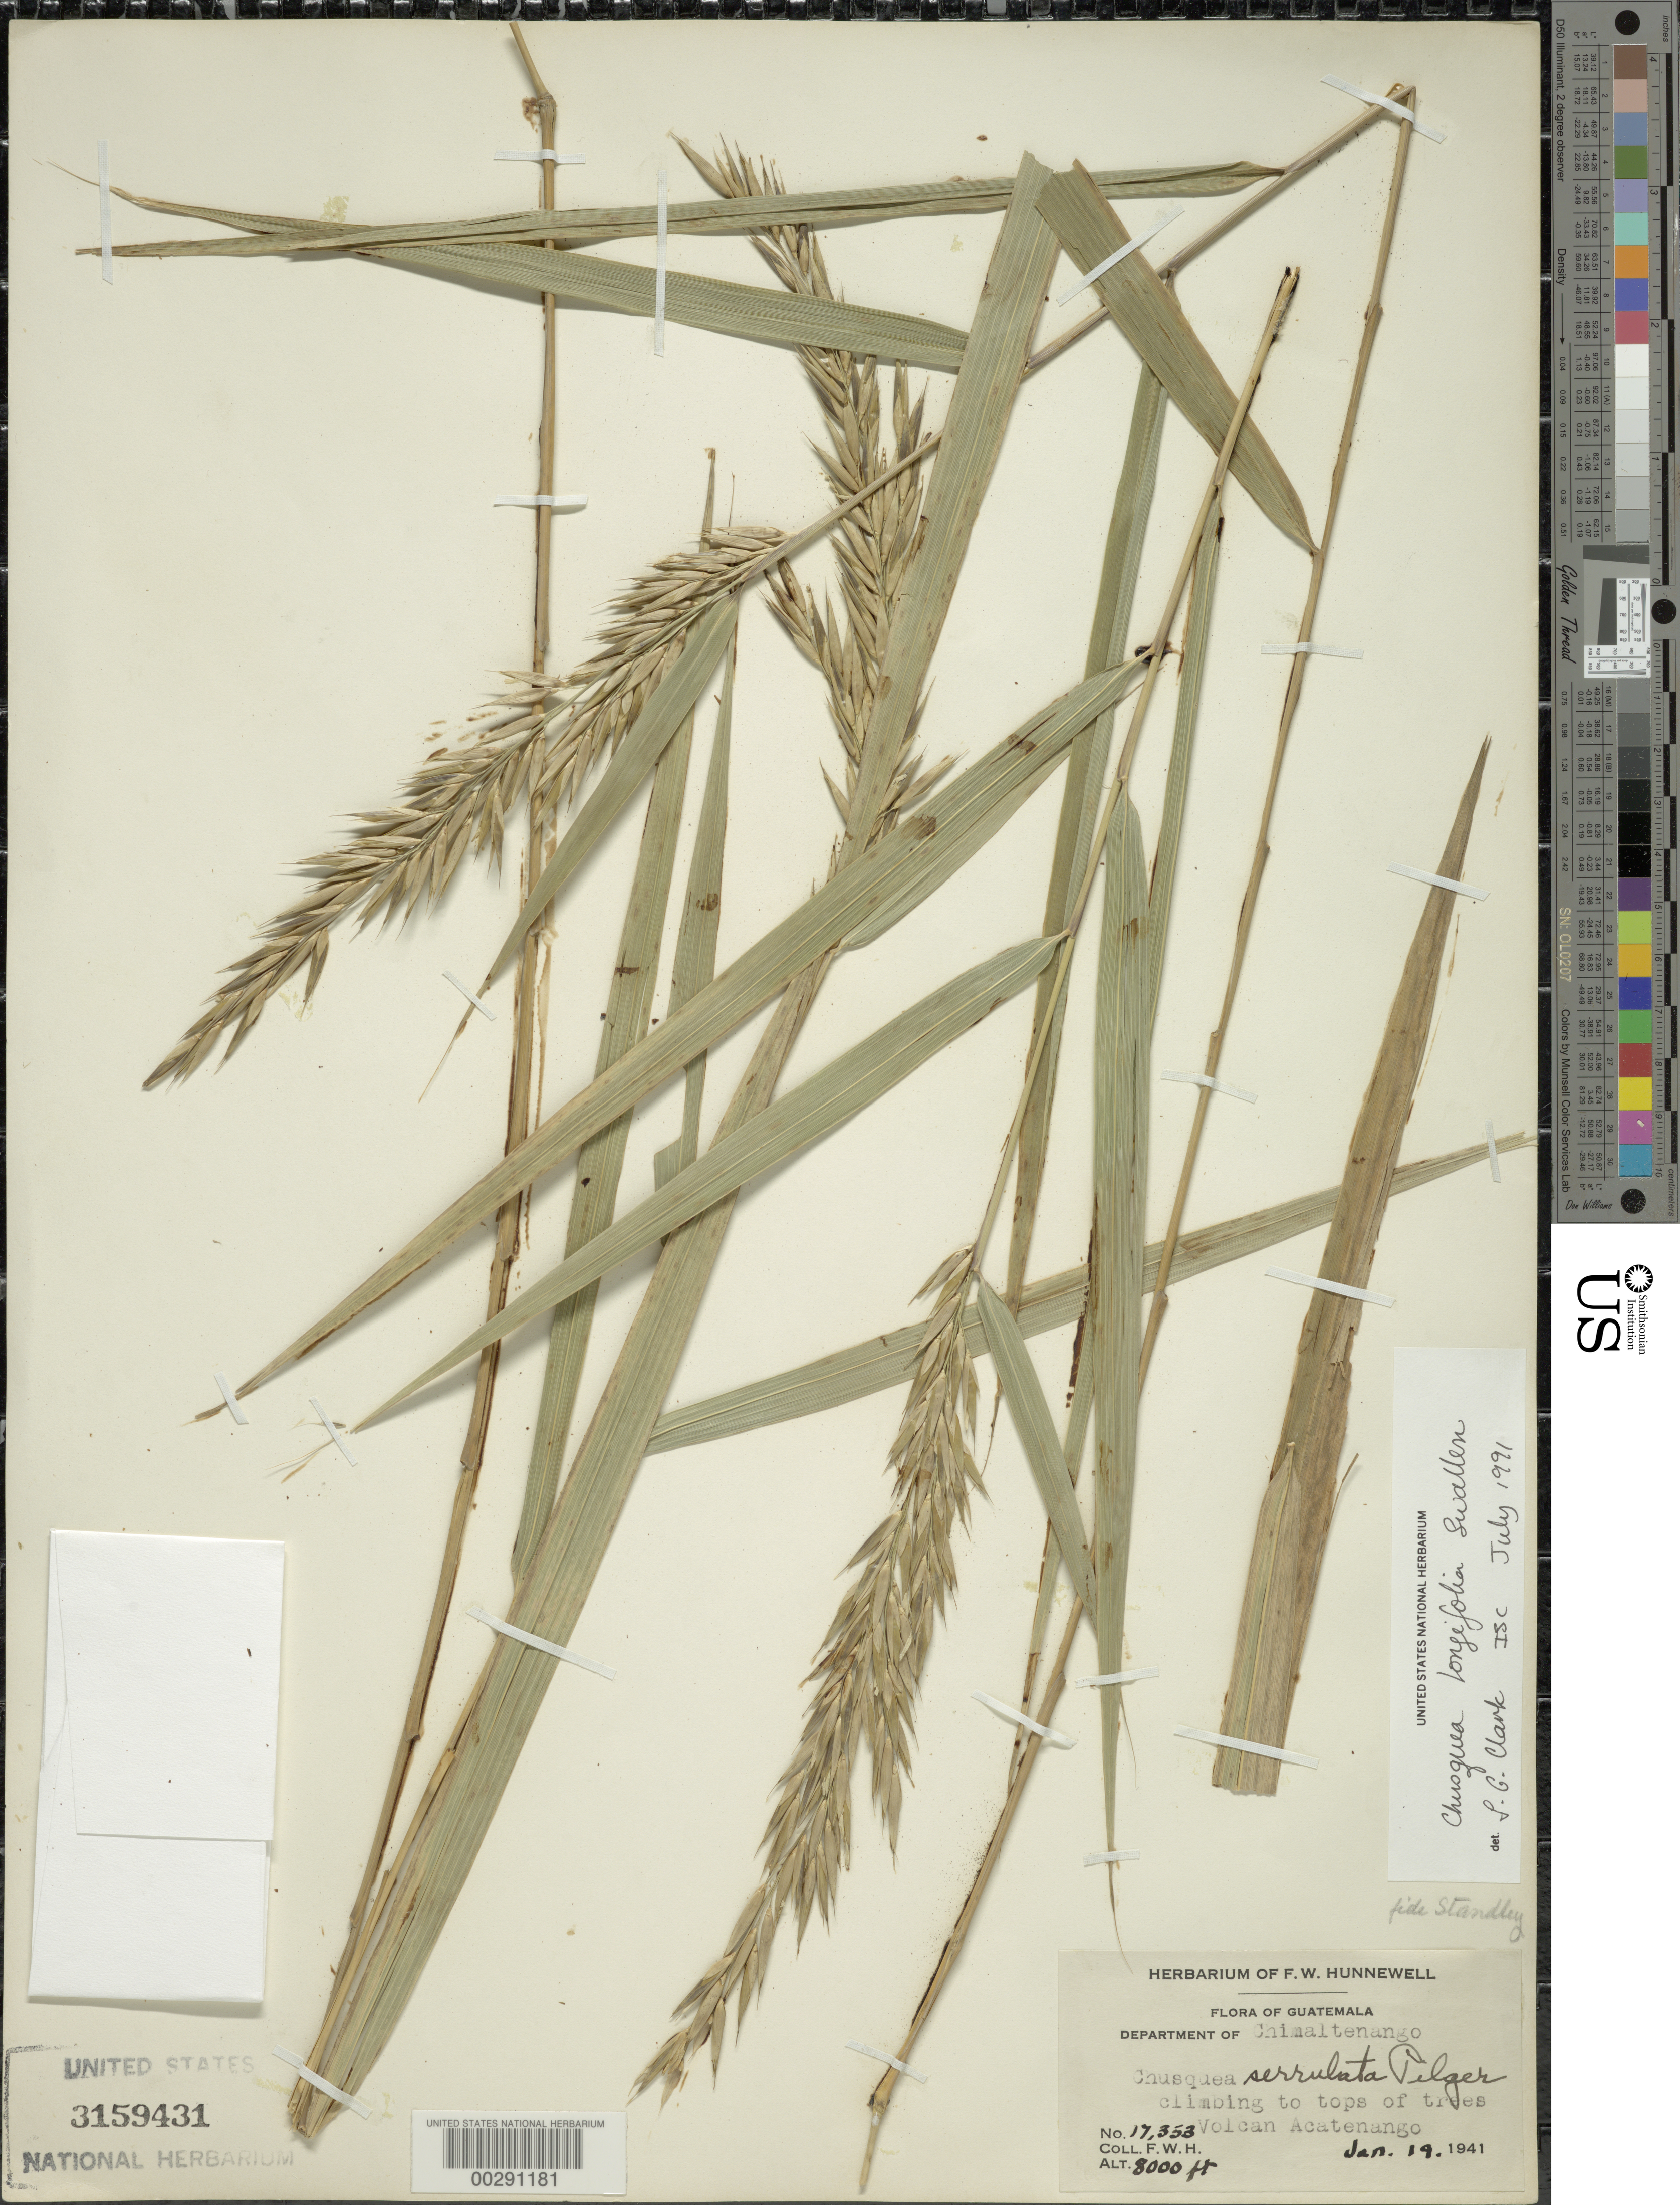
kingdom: Plantae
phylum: Tracheophyta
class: Liliopsida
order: Poales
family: Poaceae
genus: Chusquea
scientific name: Chusquea longifolia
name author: Swallen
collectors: F. Hunnewell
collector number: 17353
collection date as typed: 19 Jan 1941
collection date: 1941-01-19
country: Guatemala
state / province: Chimaltenango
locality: Volcan Acatenango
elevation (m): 2438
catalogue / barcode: US 3159431